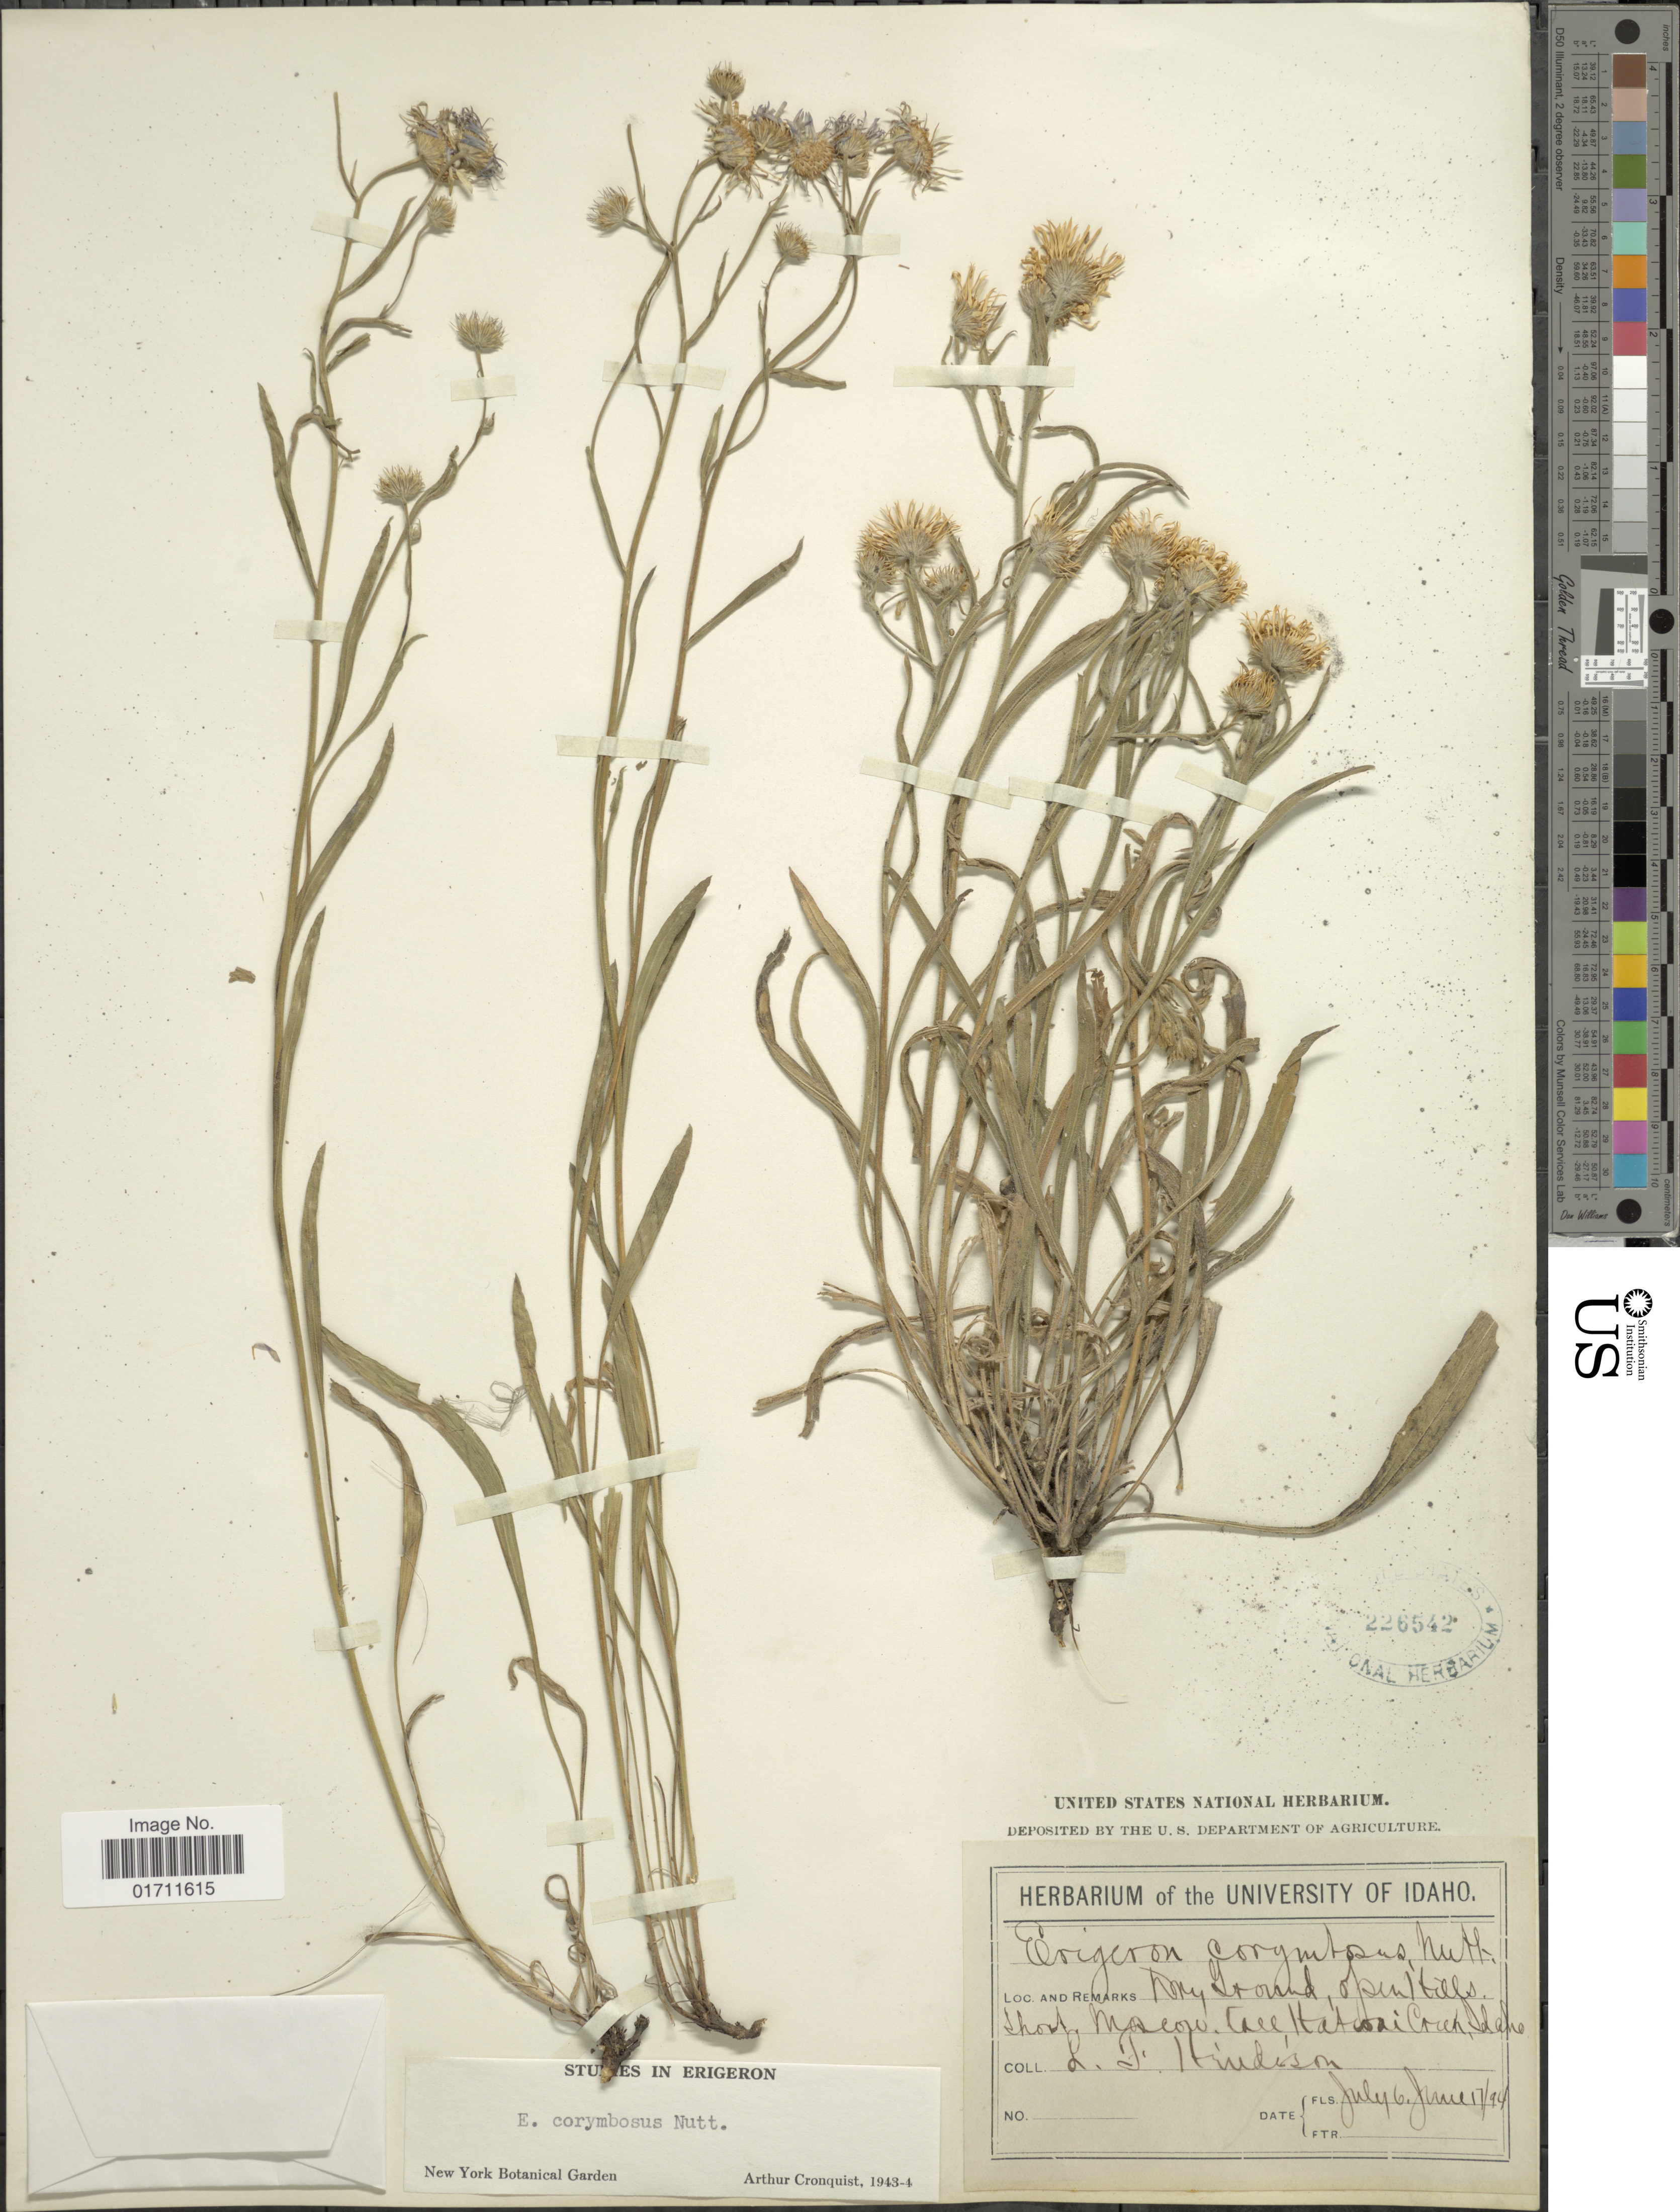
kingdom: Plantae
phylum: Tracheophyta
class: Magnoliopsida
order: Asterales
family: Asteraceae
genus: Erigeron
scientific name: Erigeron corymbosus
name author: Nutt.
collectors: L. F. Hudson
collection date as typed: Transcribed d/m/y: 6/7/94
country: United States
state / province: Idaho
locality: Moscow, Hatwai Creek.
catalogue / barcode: US 226542